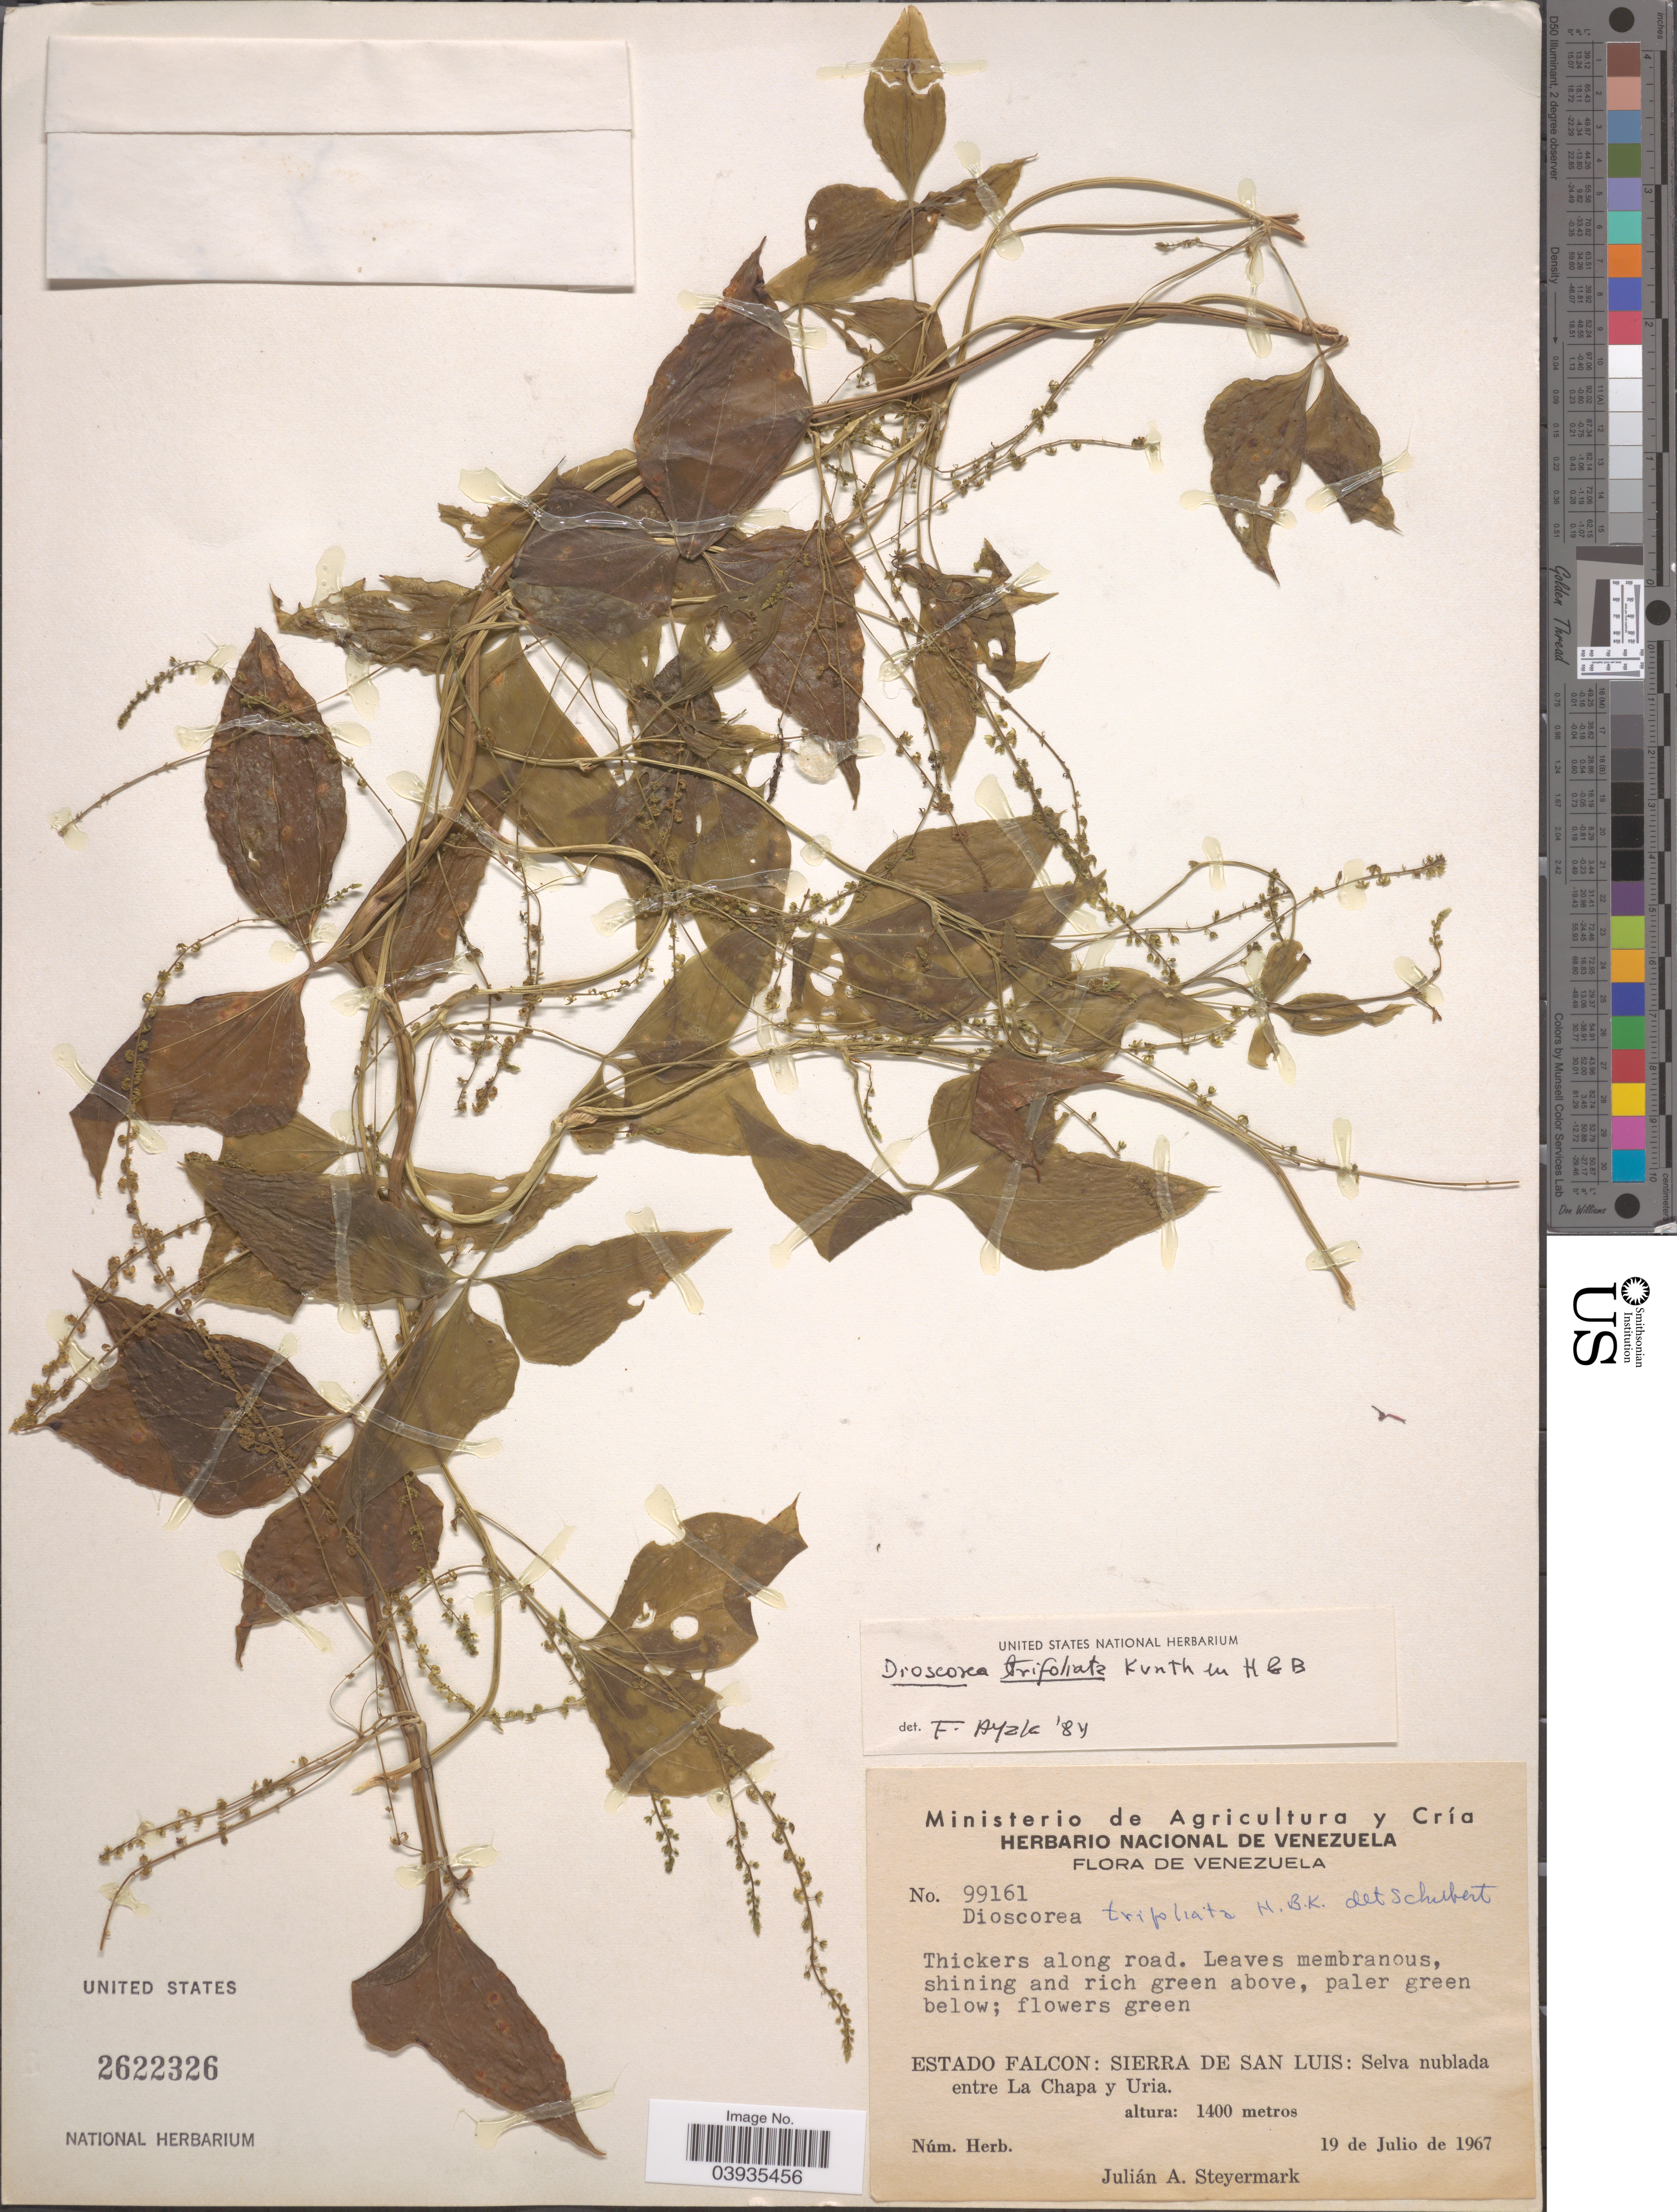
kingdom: Plantae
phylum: Tracheophyta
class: Liliopsida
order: Dioscoreales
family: Dioscoreaceae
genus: Dioscorea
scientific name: Dioscorea trifoliata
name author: Kunth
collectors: J. Steyermark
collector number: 99161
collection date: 1967-07-19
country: Venezuela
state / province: Falcon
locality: Sierra de San Luis: Selva nublada entre La Chapa y Uria.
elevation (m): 1400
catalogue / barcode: US 2622326